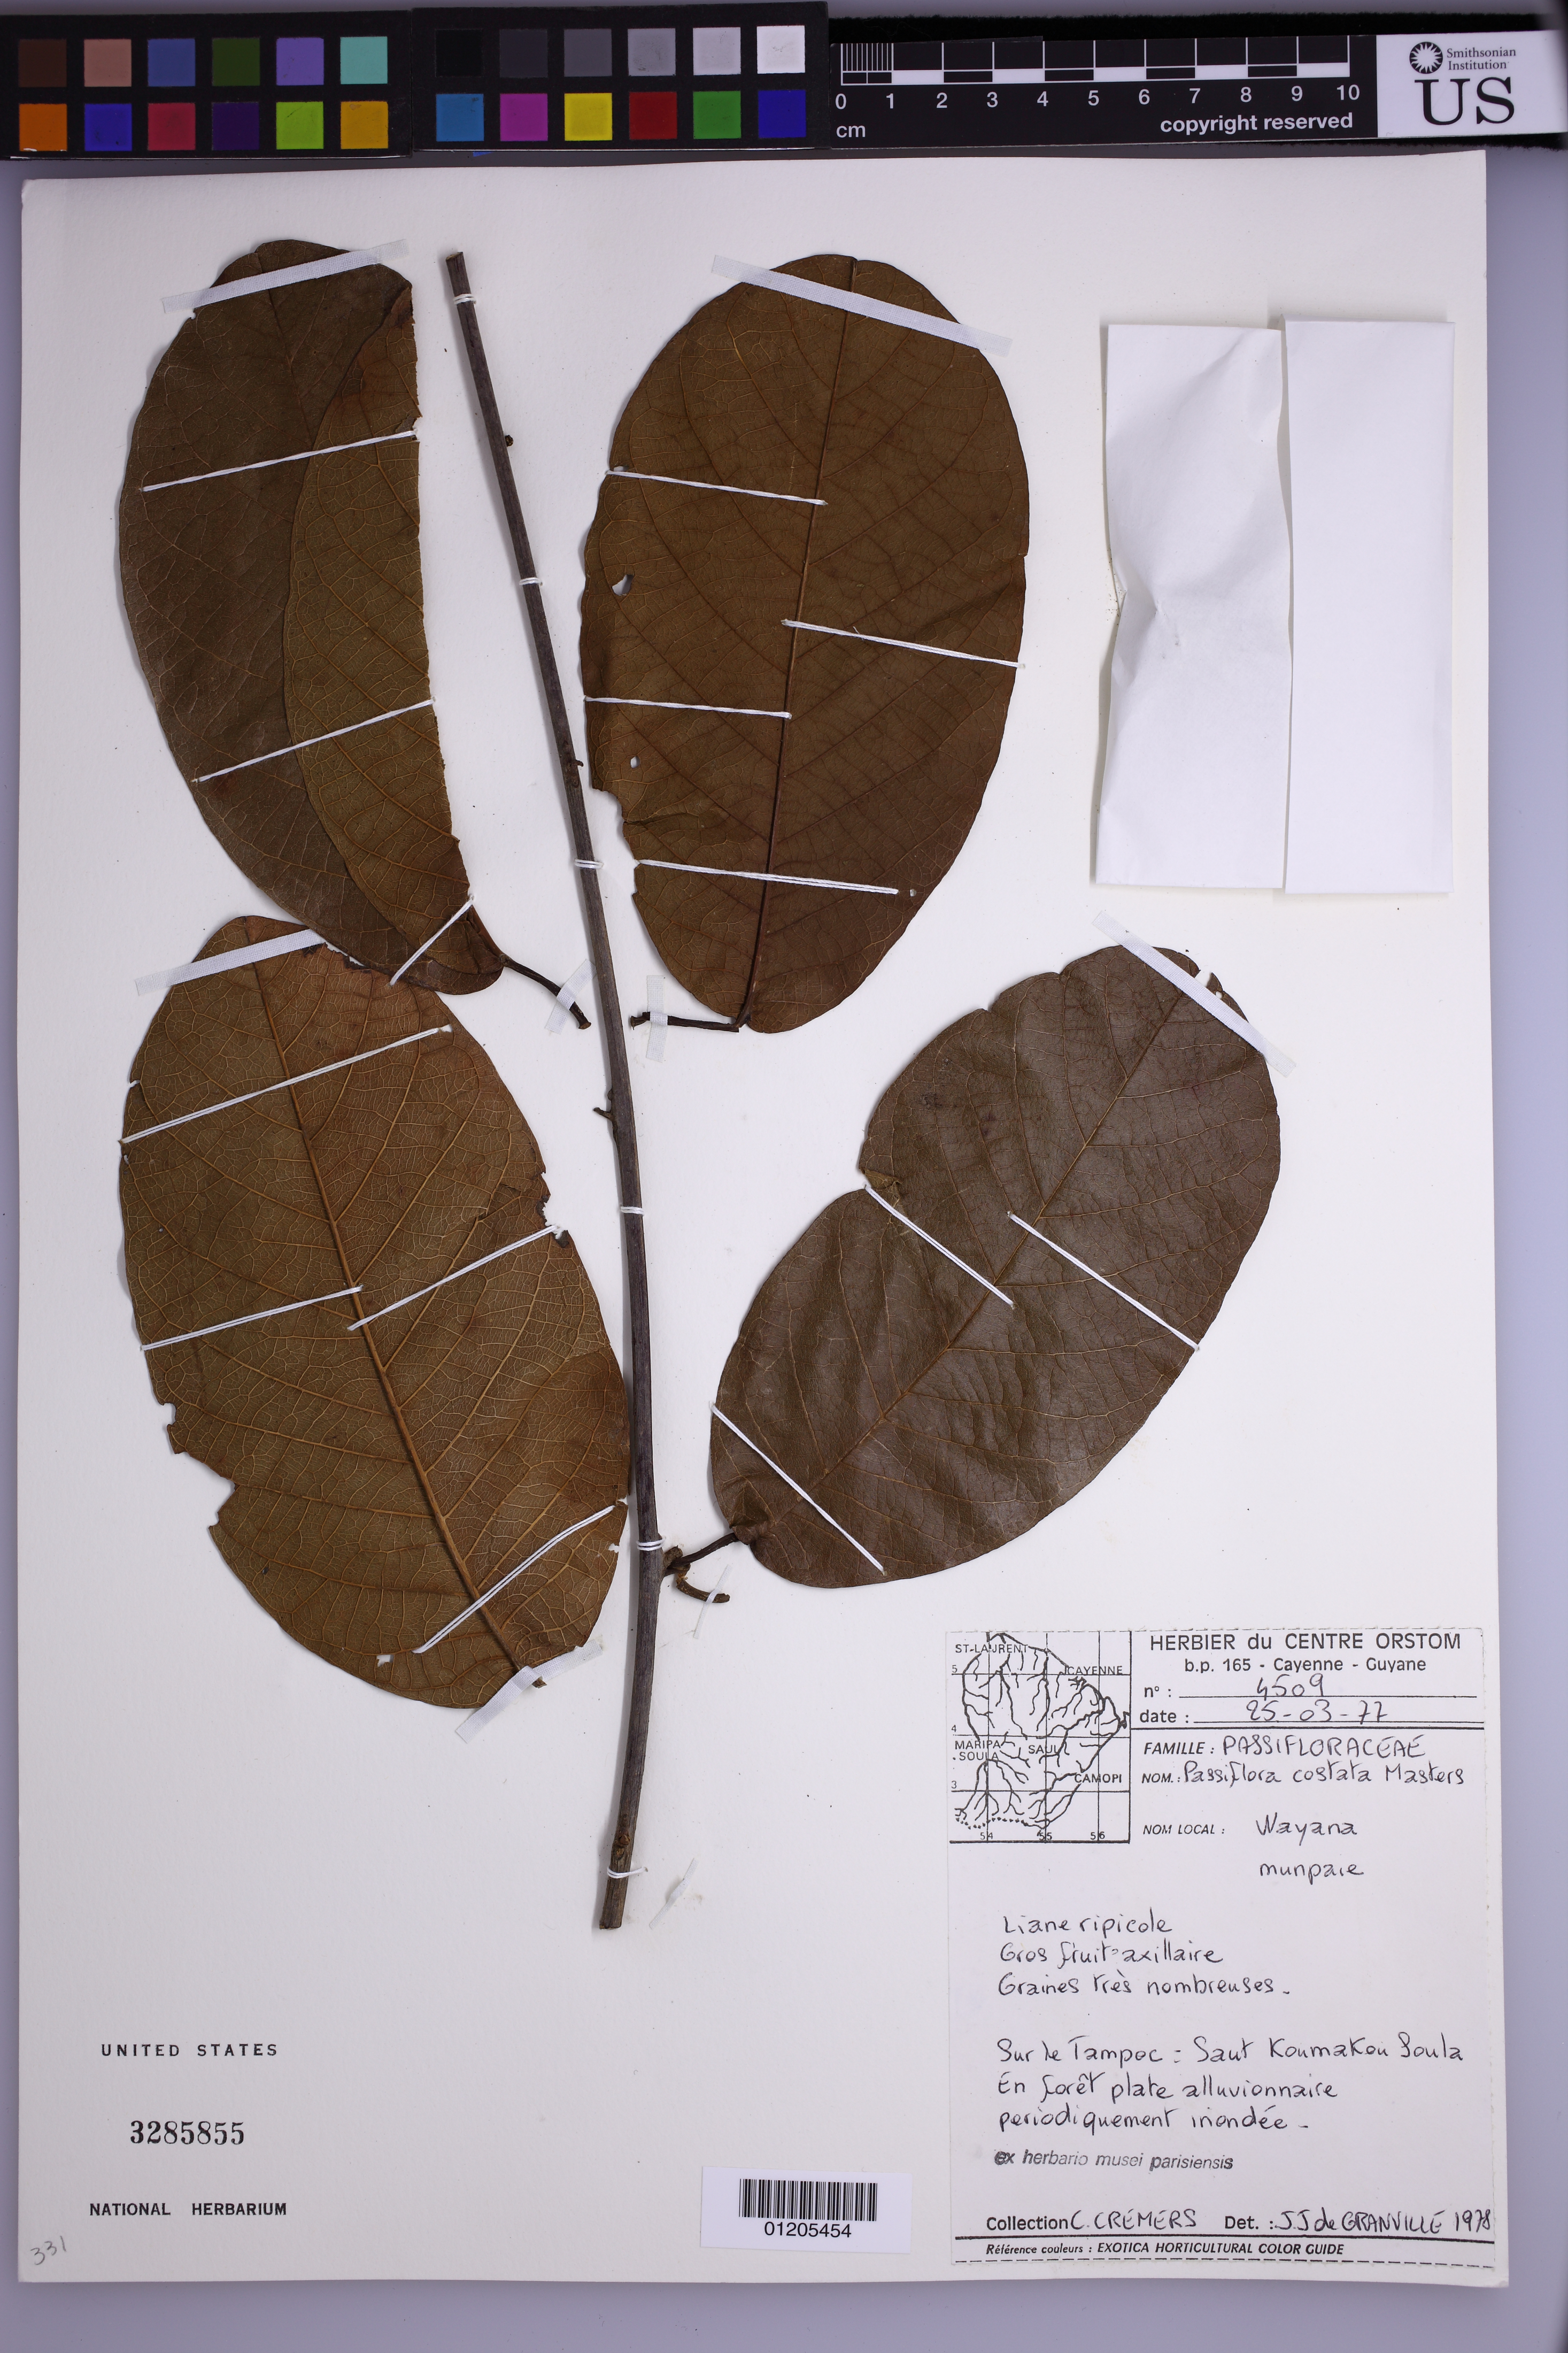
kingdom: Plantae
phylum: Tracheophyta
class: Magnoliopsida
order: Malpighiales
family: Passifloraceae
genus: Passiflora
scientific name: Passiflora costata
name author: Mast.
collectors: C. Cremers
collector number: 4509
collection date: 1977-03-25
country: French Guiana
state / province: Cayenne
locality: Arrondissement de Cayenne. Wayana munpaie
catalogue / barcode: US 3285855